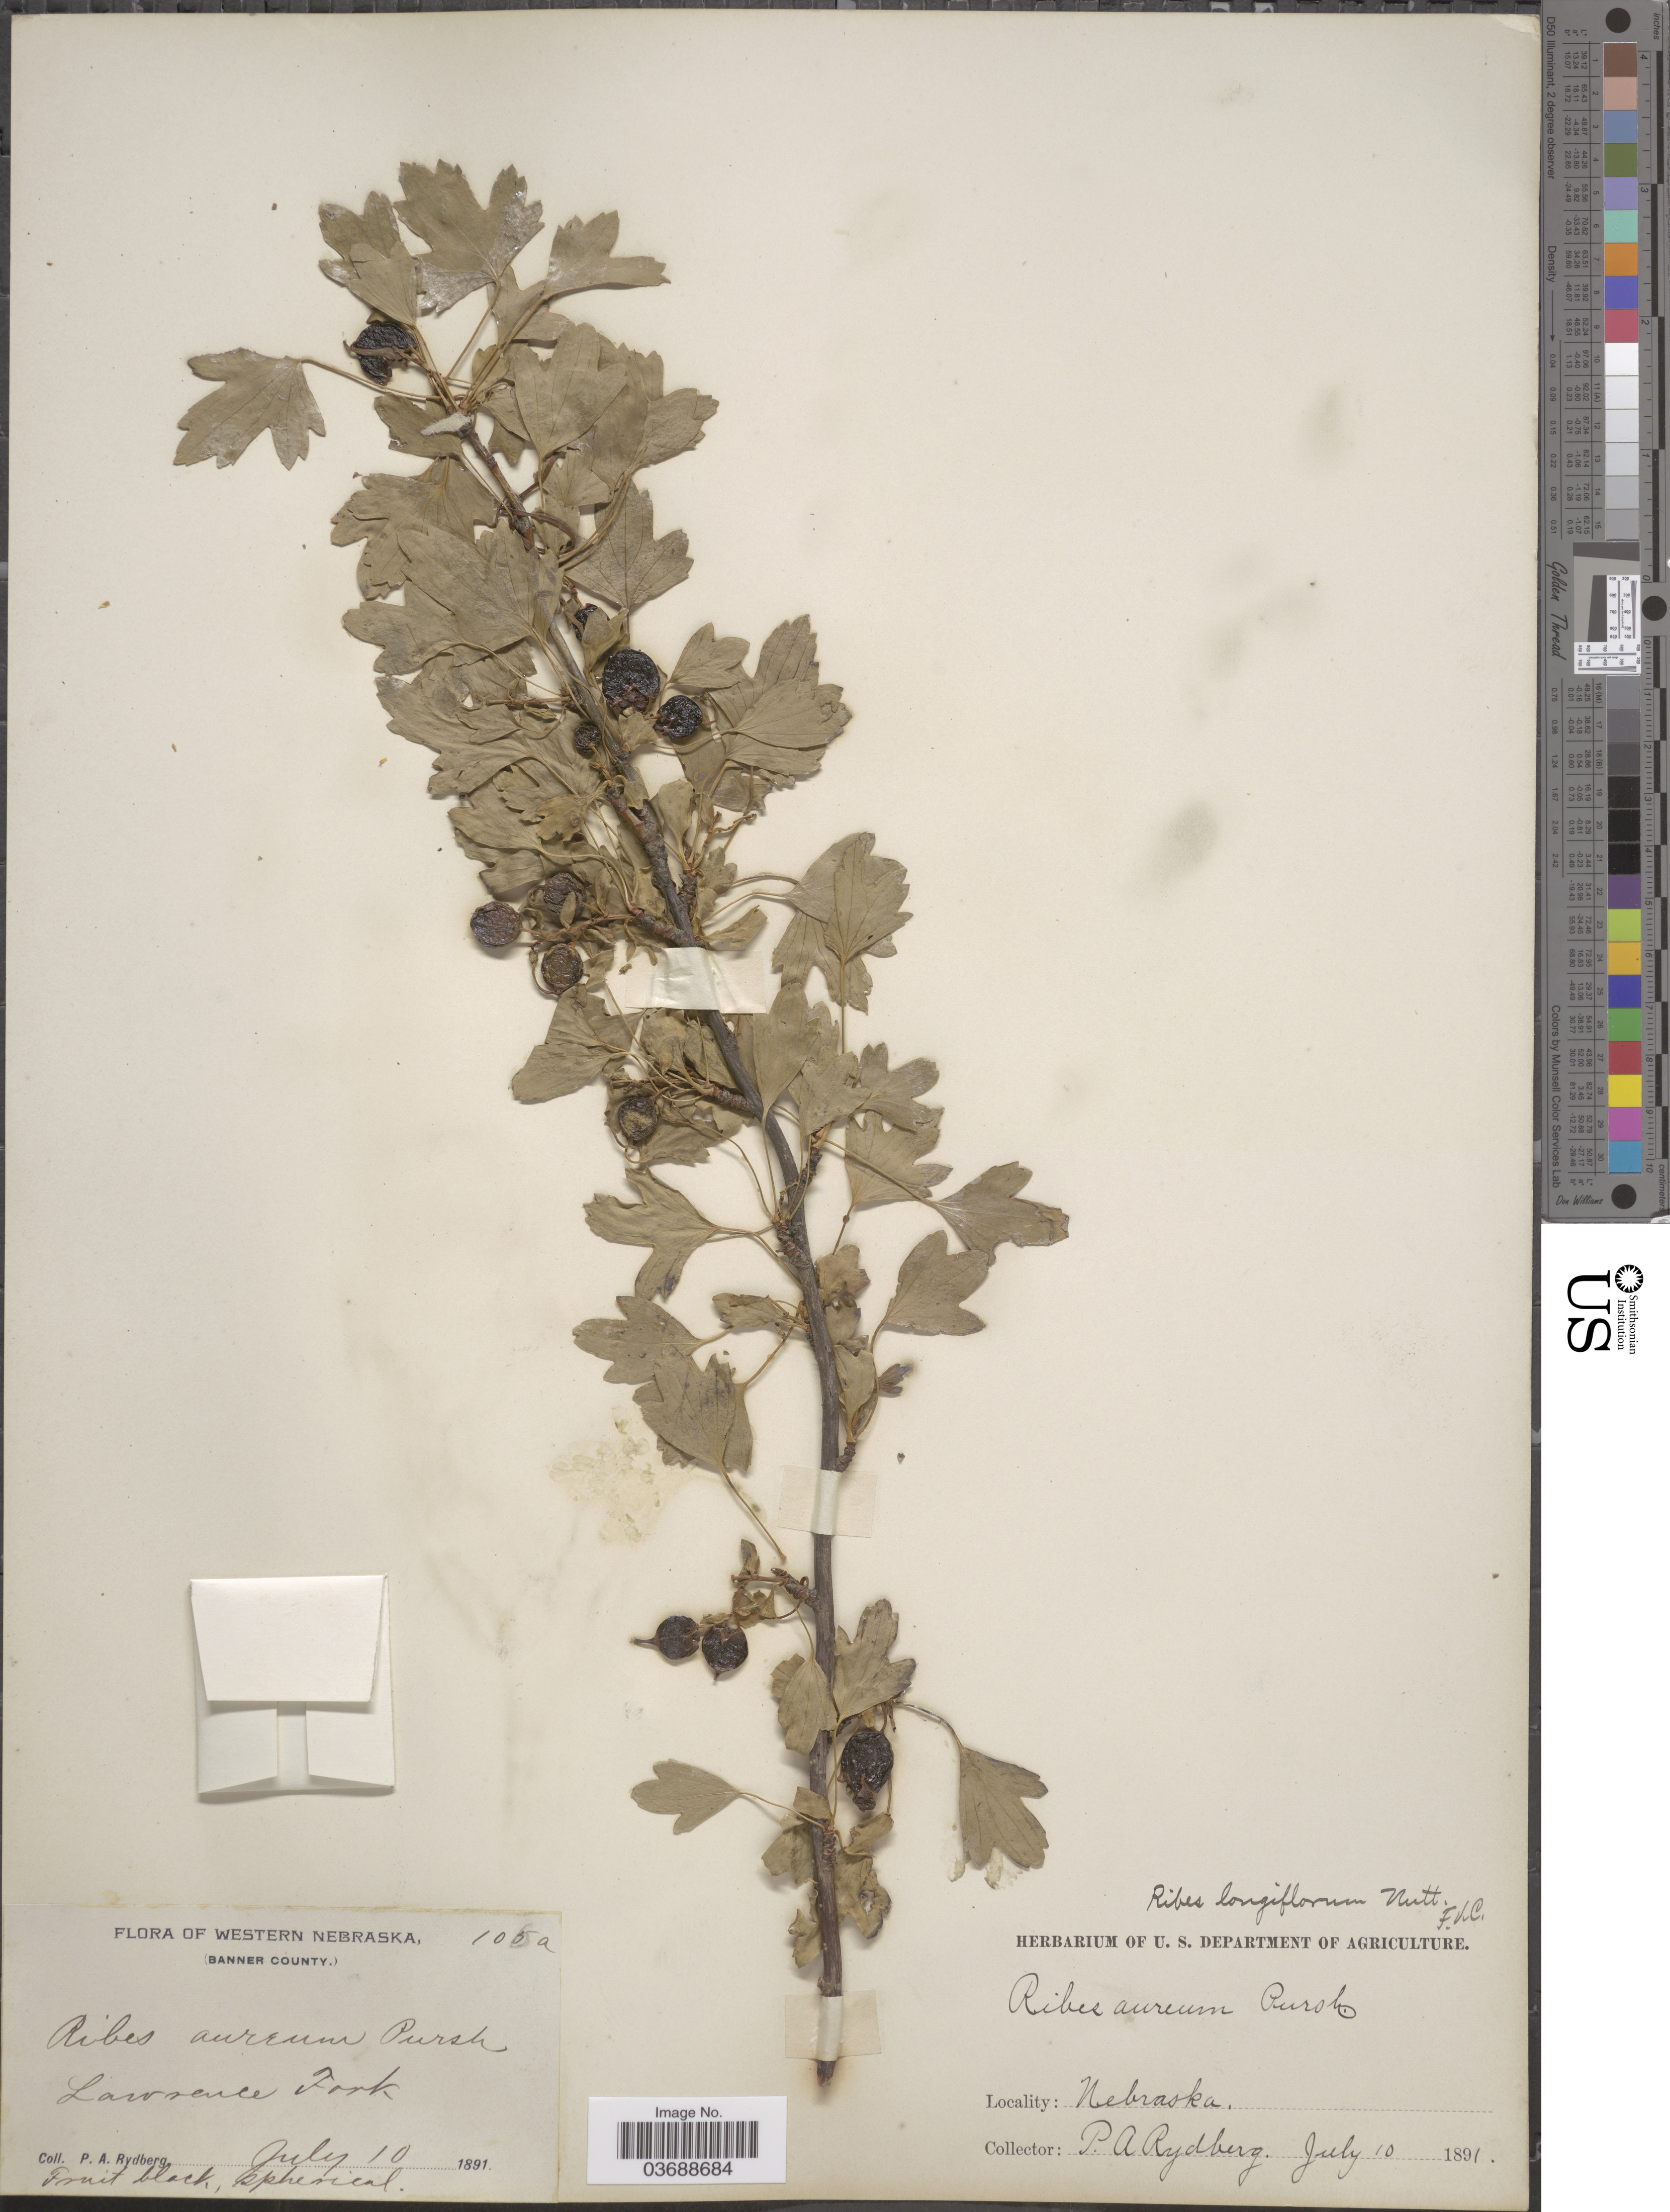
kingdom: Plantae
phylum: Tracheophyta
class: Magnoliopsida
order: Saxifragales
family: Grossulariaceae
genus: Ribes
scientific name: Ribes odoratum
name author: H.L. Wendl.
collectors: P. A. Rydberg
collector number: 105a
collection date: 1891-07-10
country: United States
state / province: Nebraska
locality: Western Nebraska, (Banner County). Lawrence Fork.